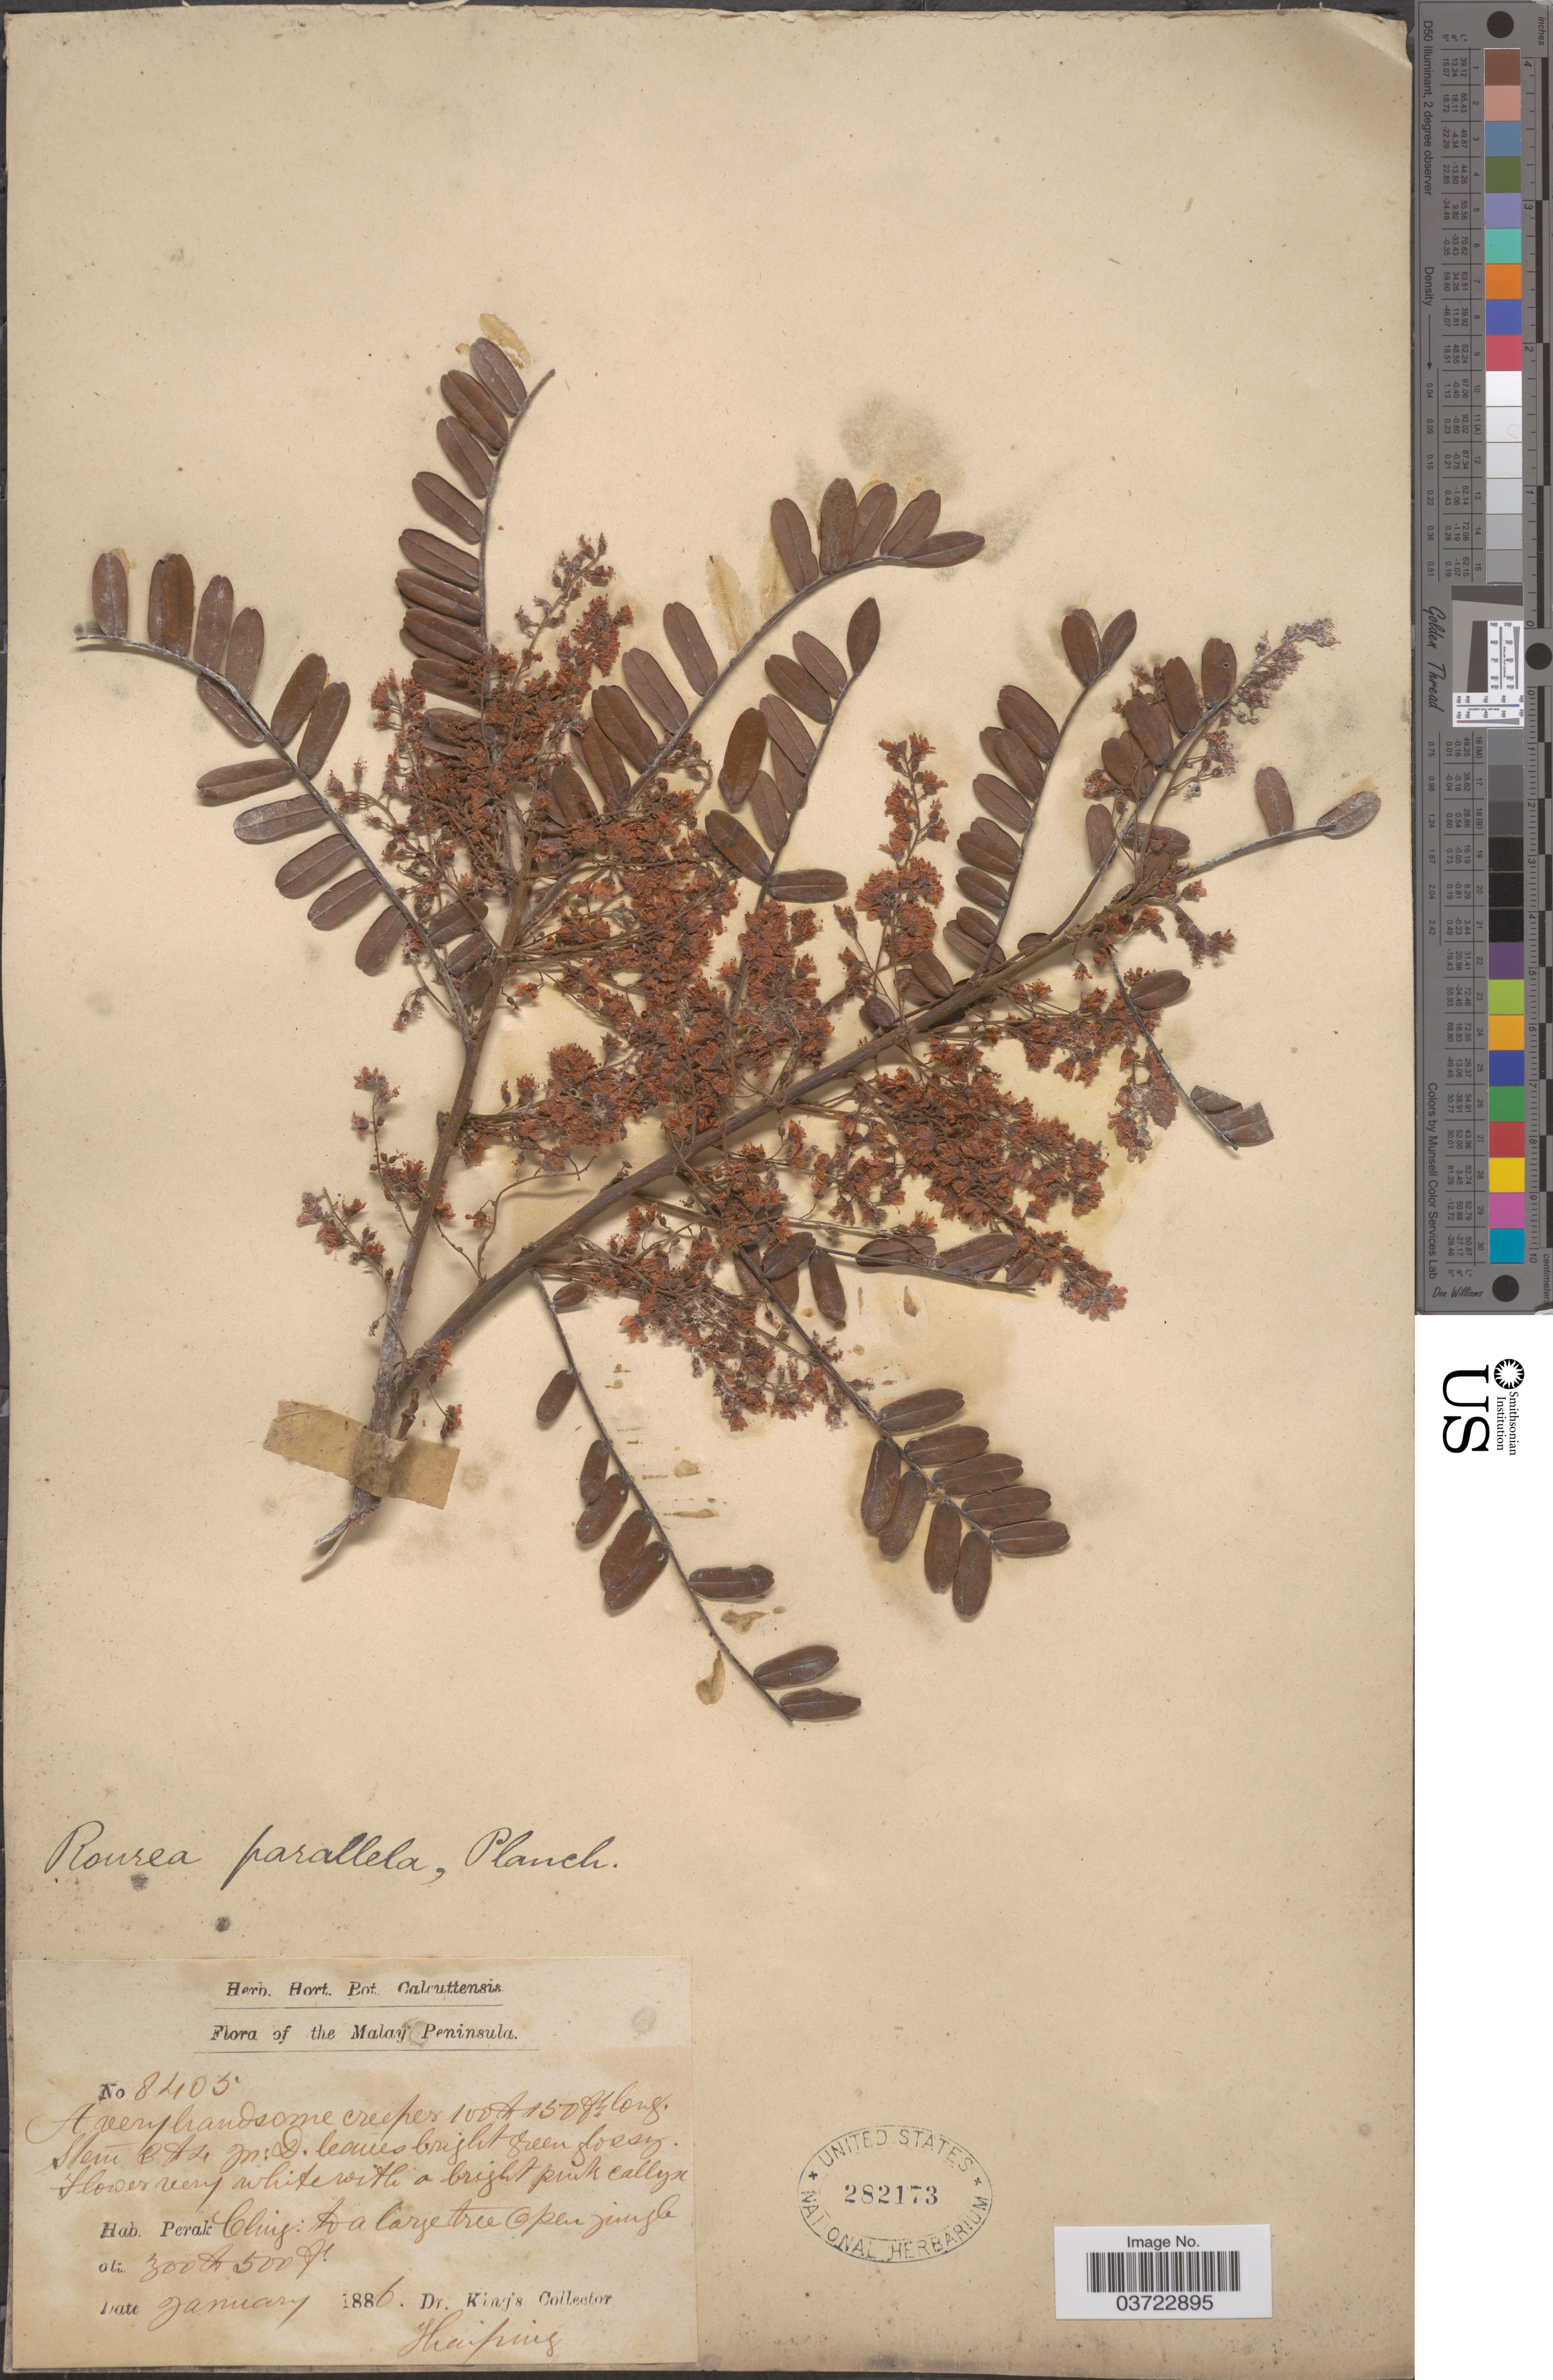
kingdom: Plantae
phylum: Tracheophyta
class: Magnoliopsida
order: Oxalidales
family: Connaraceae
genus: Rourea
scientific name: Rourea parallela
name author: Planch.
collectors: Dr. King's collector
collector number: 8405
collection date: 1886-01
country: Malaysia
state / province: Perak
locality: The Malay Peninsula. Perak. Cling: to a large tree. Open jungle. Thaiping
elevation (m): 91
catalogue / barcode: US 282173